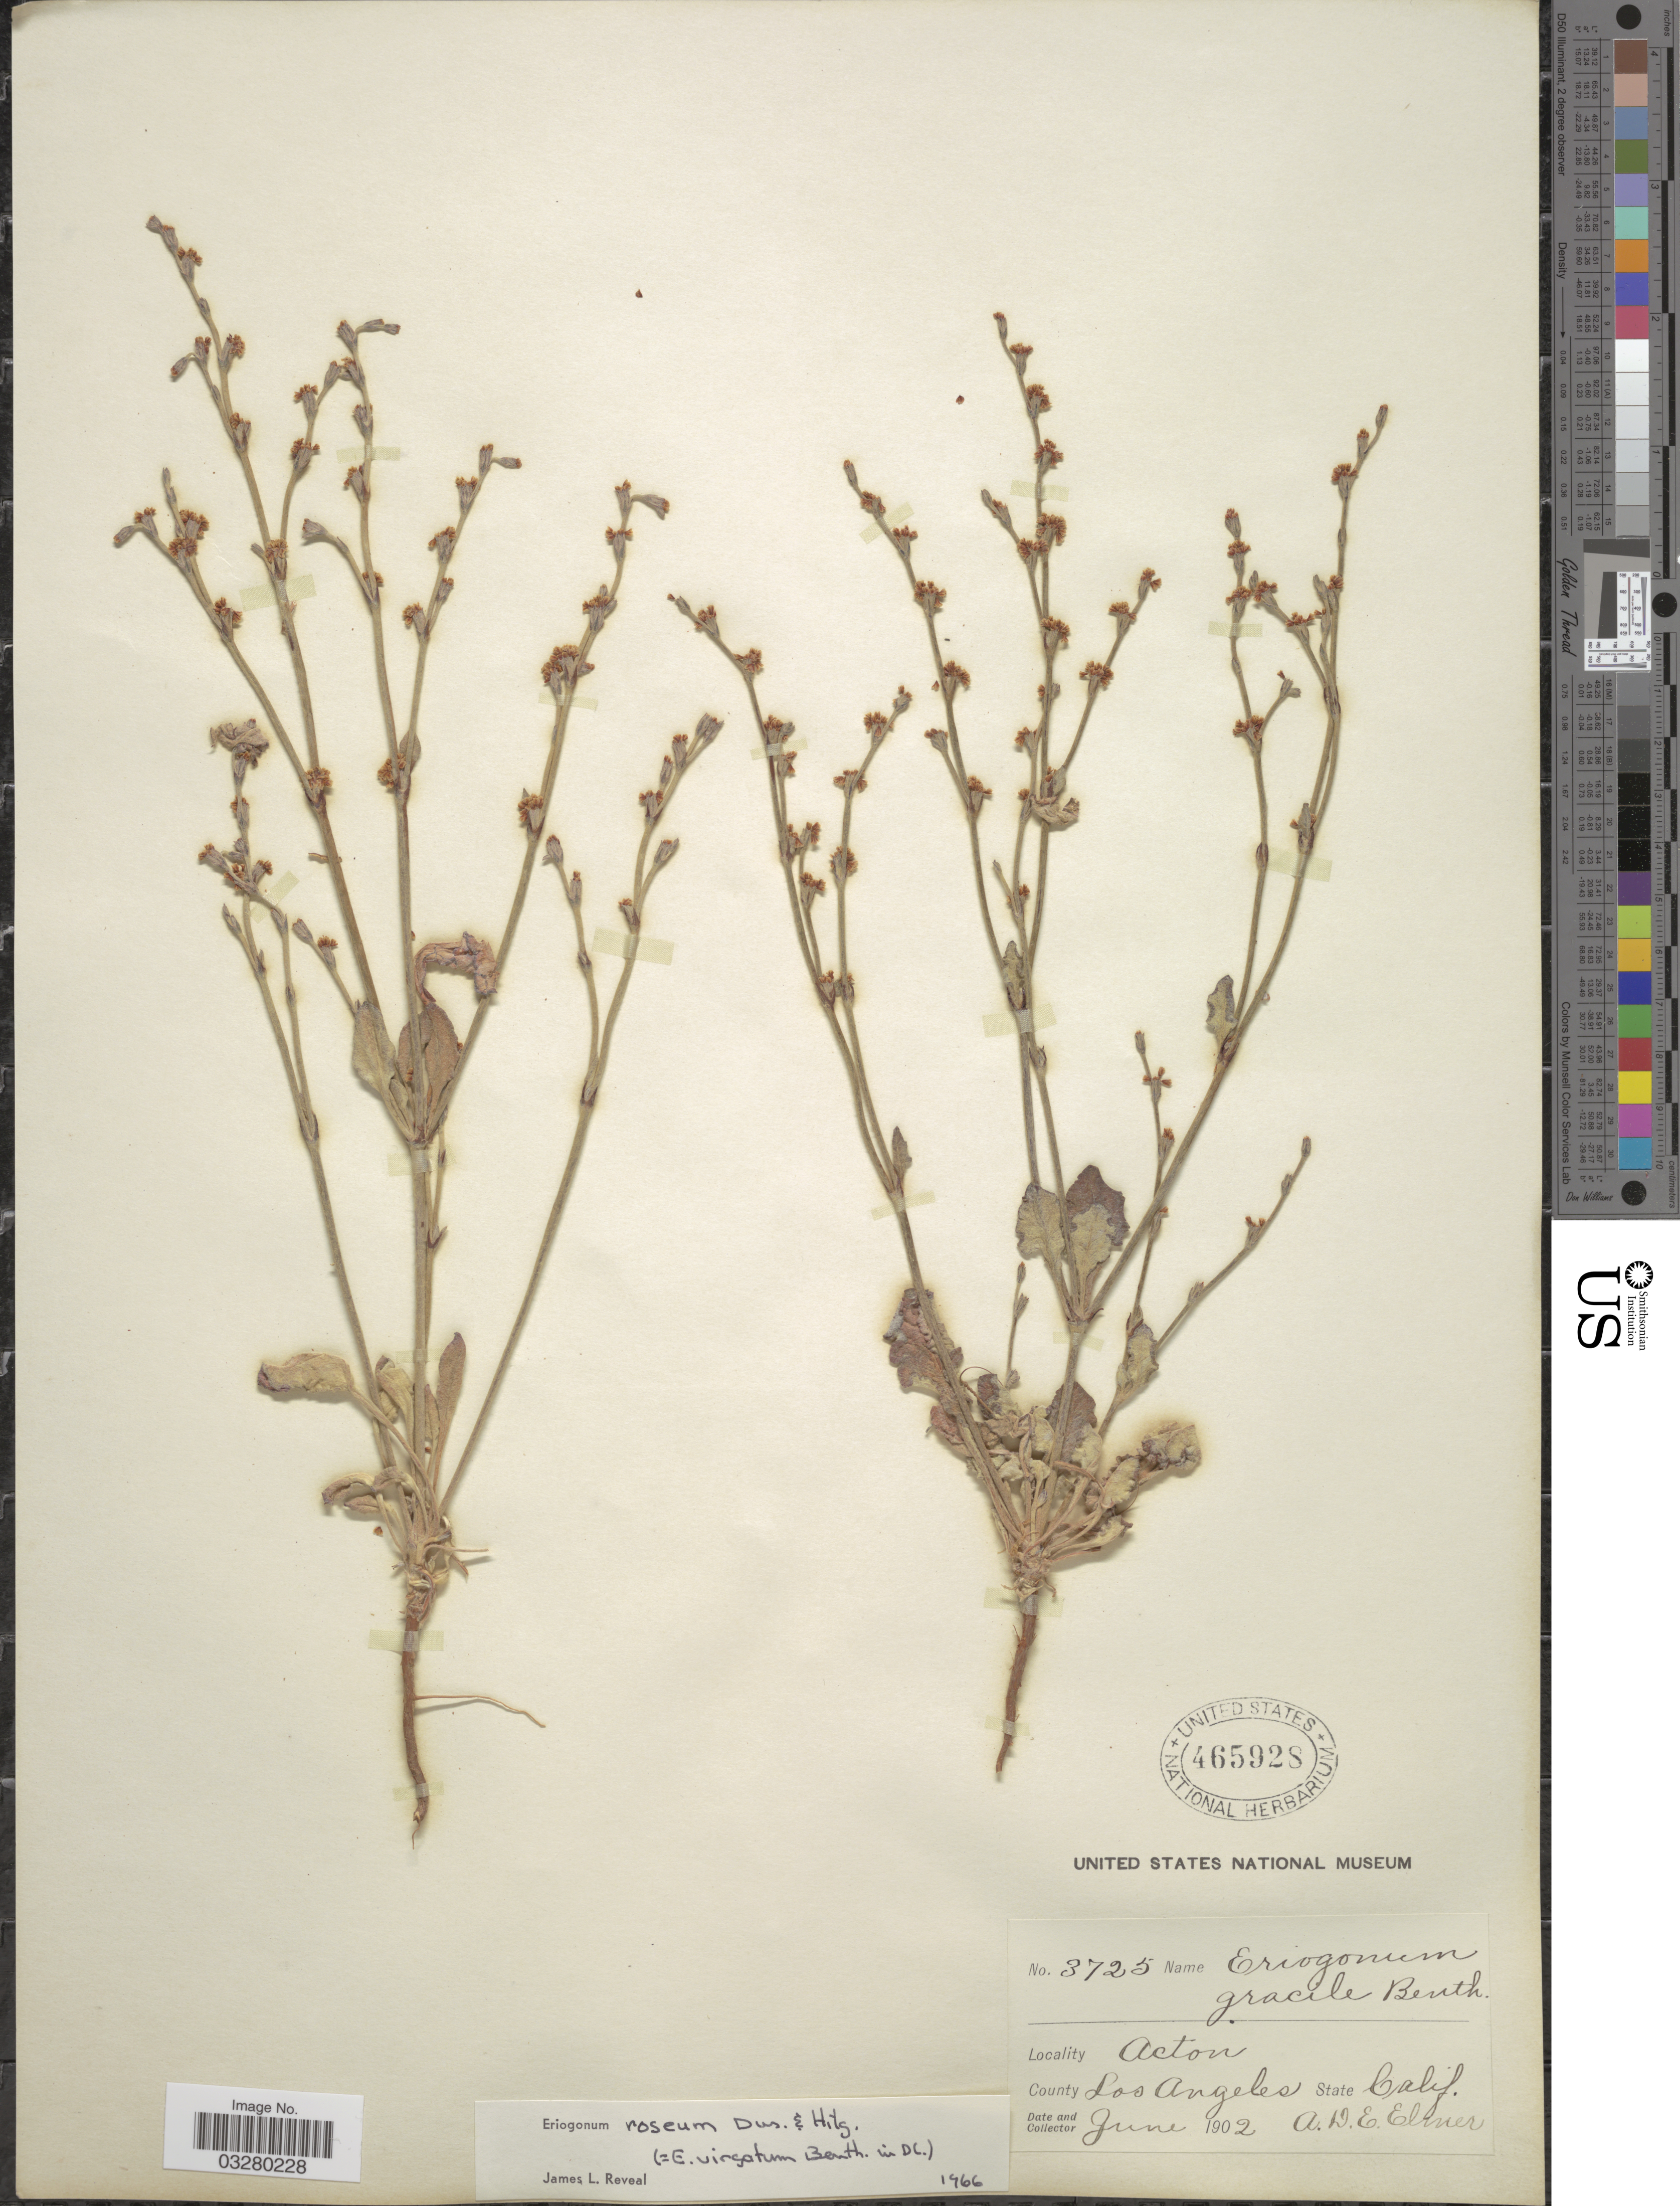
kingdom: Plantae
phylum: Tracheophyta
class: Magnoliopsida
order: Caryophyllales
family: Polygonaceae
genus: Eriogonum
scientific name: Eriogonum roseum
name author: Durand & Hilg.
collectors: A. D. E. Elmer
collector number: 3725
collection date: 1902-06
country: United States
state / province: California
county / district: Los Angeles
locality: Acton. County Los Angeles.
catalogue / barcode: US 465928